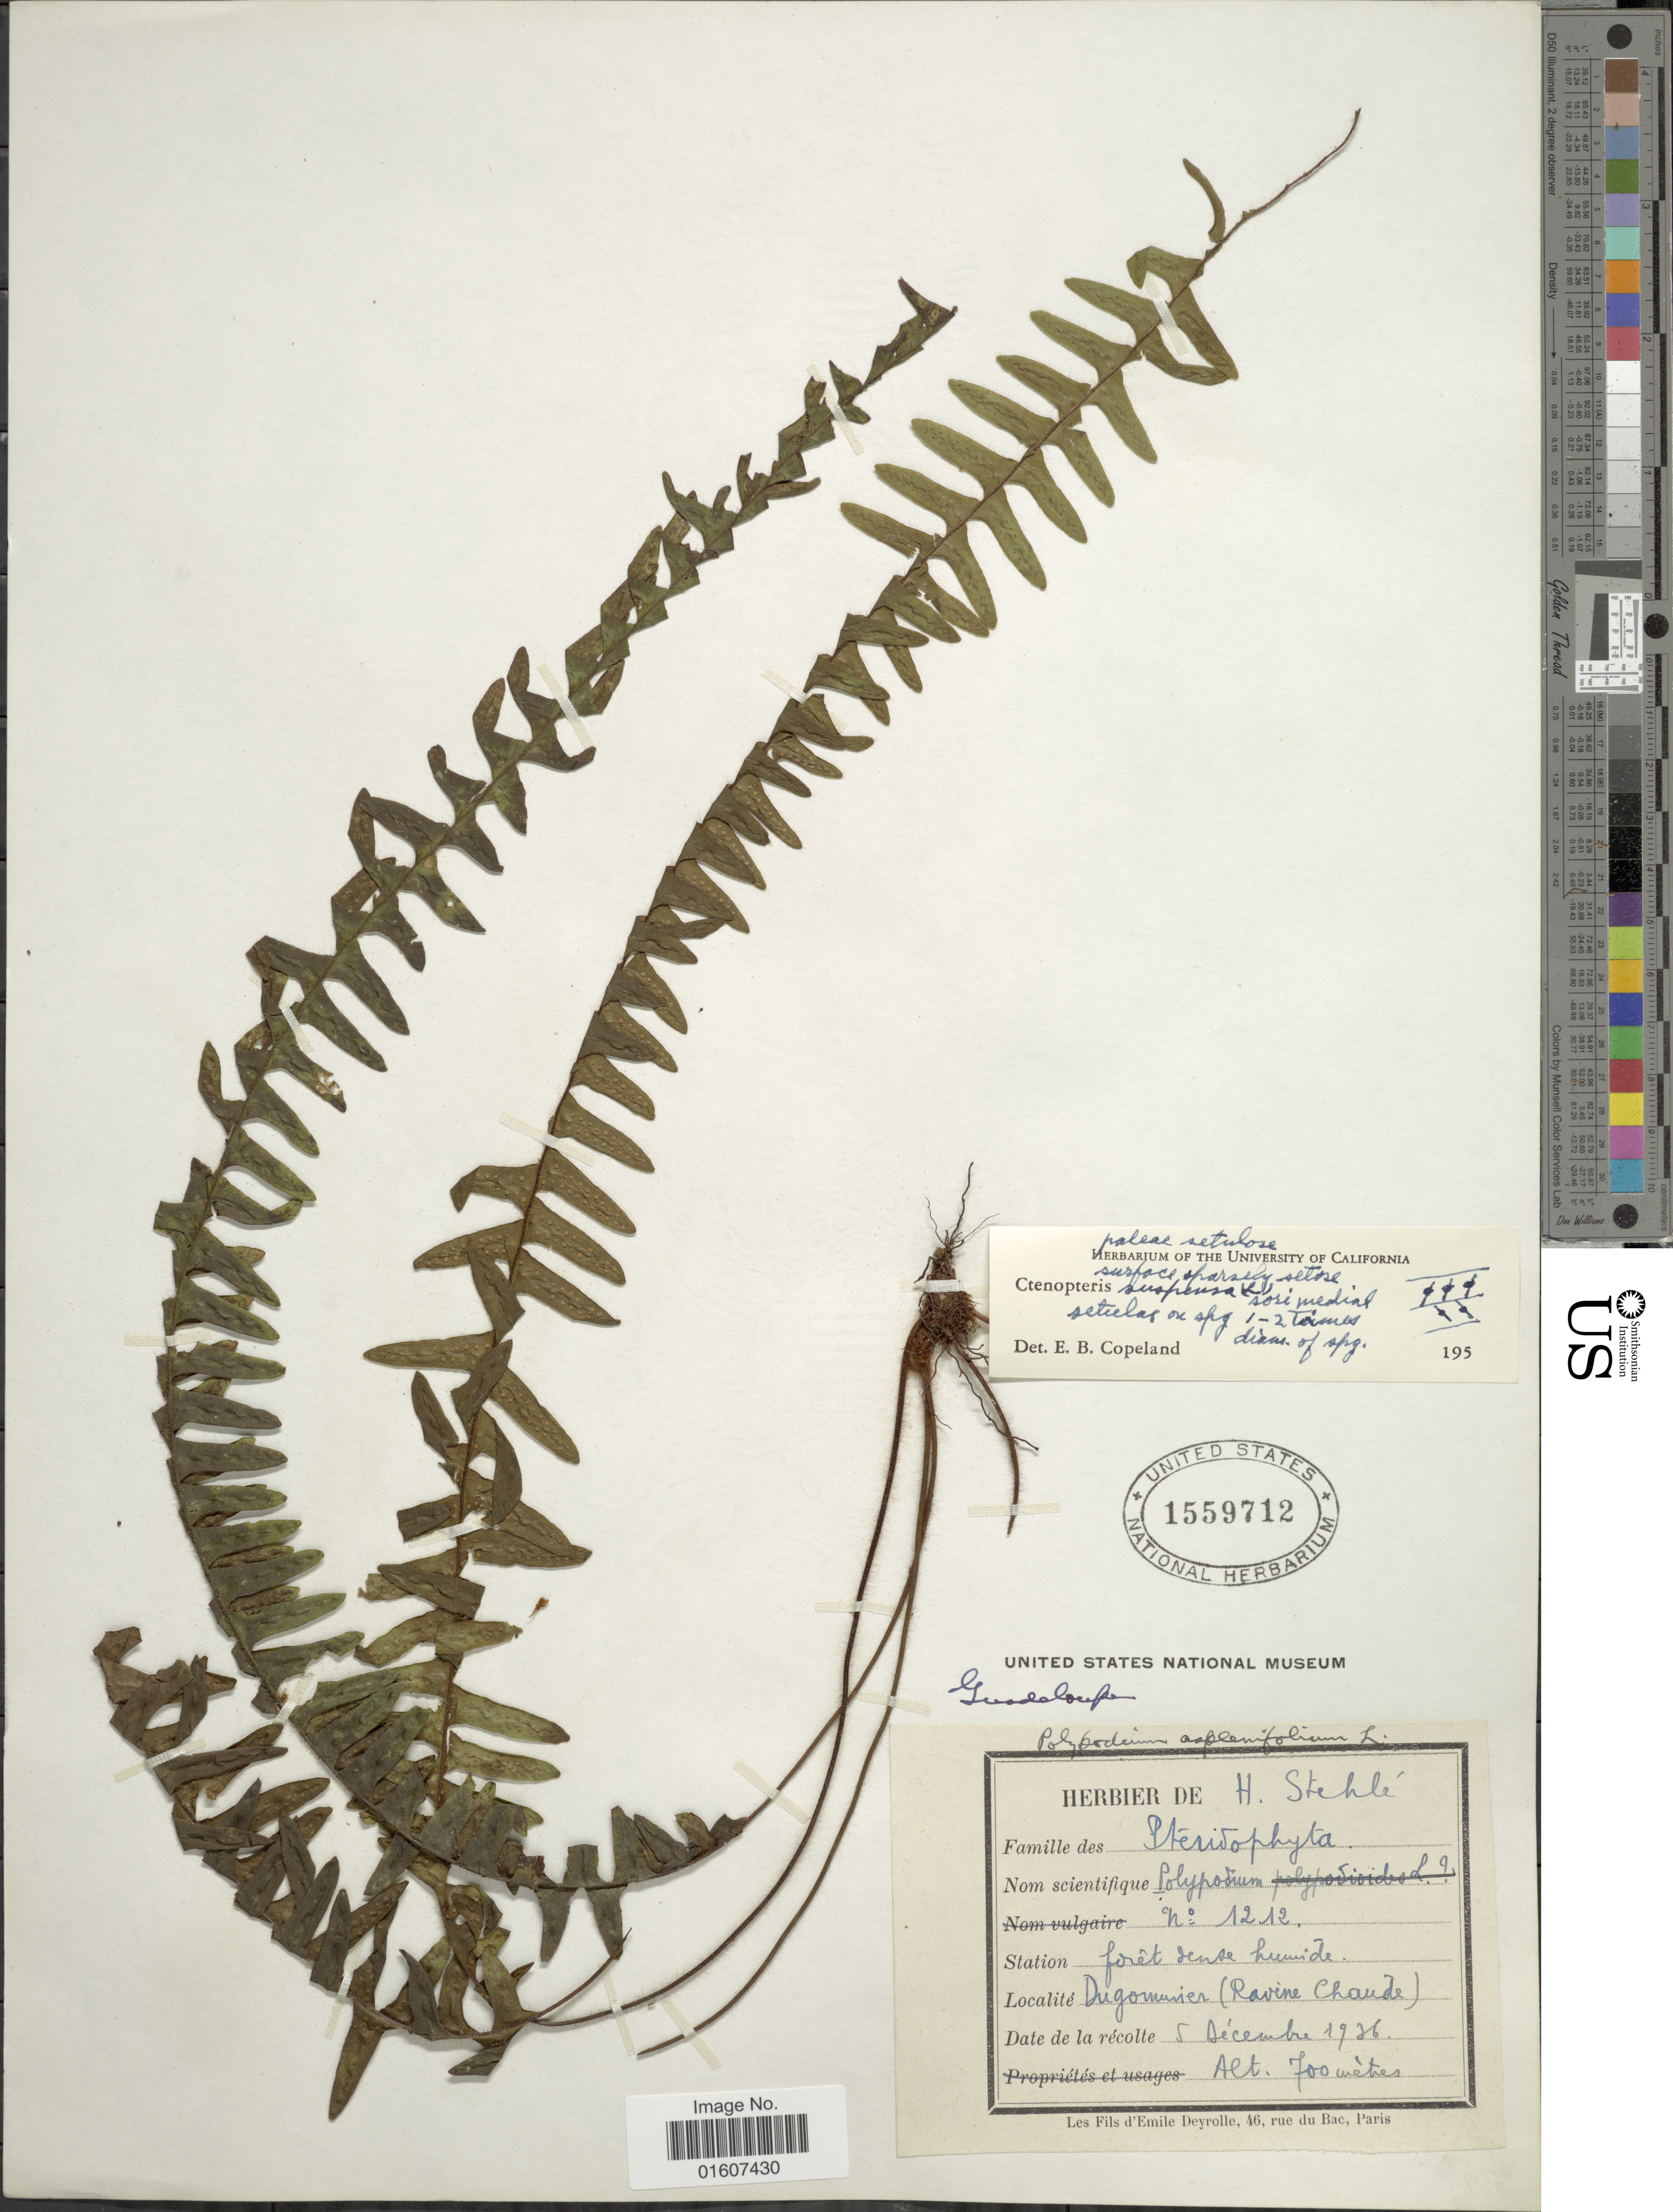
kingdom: Plantae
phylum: Tracheophyta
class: Polypodiopsida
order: Polypodiales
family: Polypodiaceae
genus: Terpsichore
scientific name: Terpsichore chrysleri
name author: (Copel.) A.R. Sm.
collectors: H. Stehlé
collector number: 1212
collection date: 1936-12-05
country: Guadeloupe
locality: Forêt dense humide, Dugommier (Ravine Chaude)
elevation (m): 700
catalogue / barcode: US 1559712